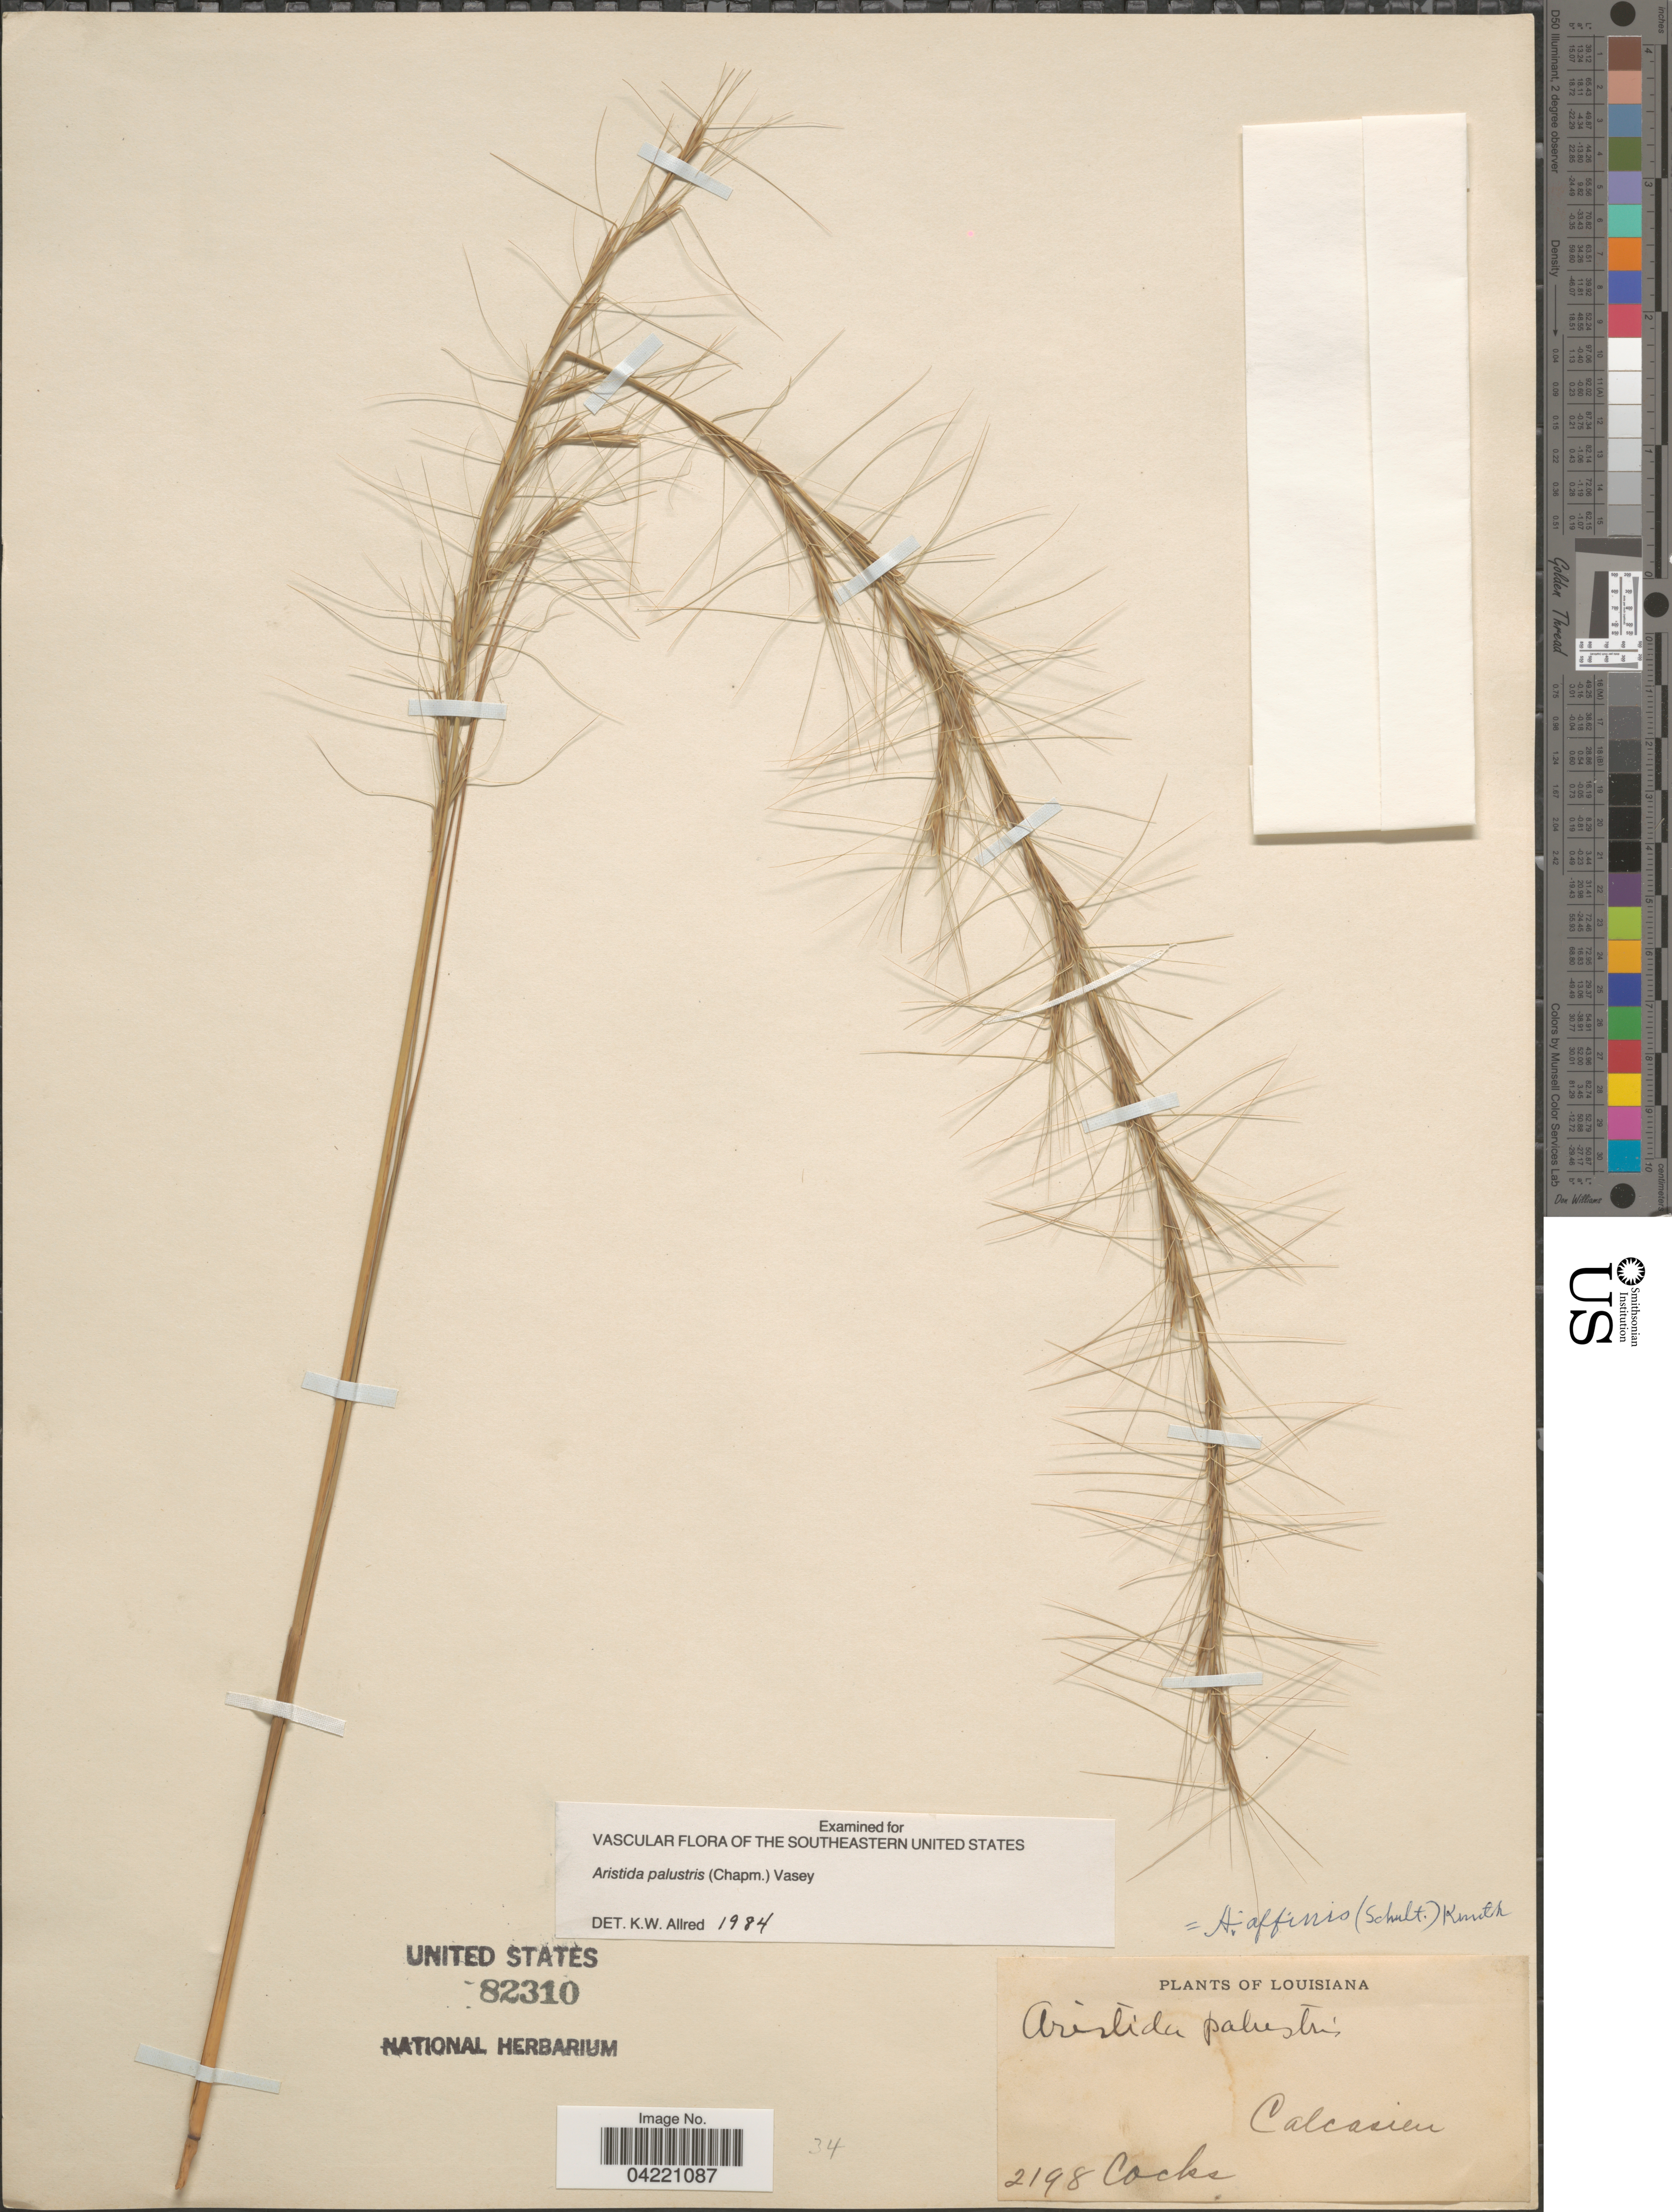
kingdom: Plantae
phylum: Tracheophyta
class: Liliopsida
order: Poales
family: Poaceae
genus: Aristida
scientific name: Aristida palustris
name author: (Chapm.) Vasey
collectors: R. Cocks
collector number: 2198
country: United States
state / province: Louisiana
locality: Calcassieu.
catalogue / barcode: US 82310